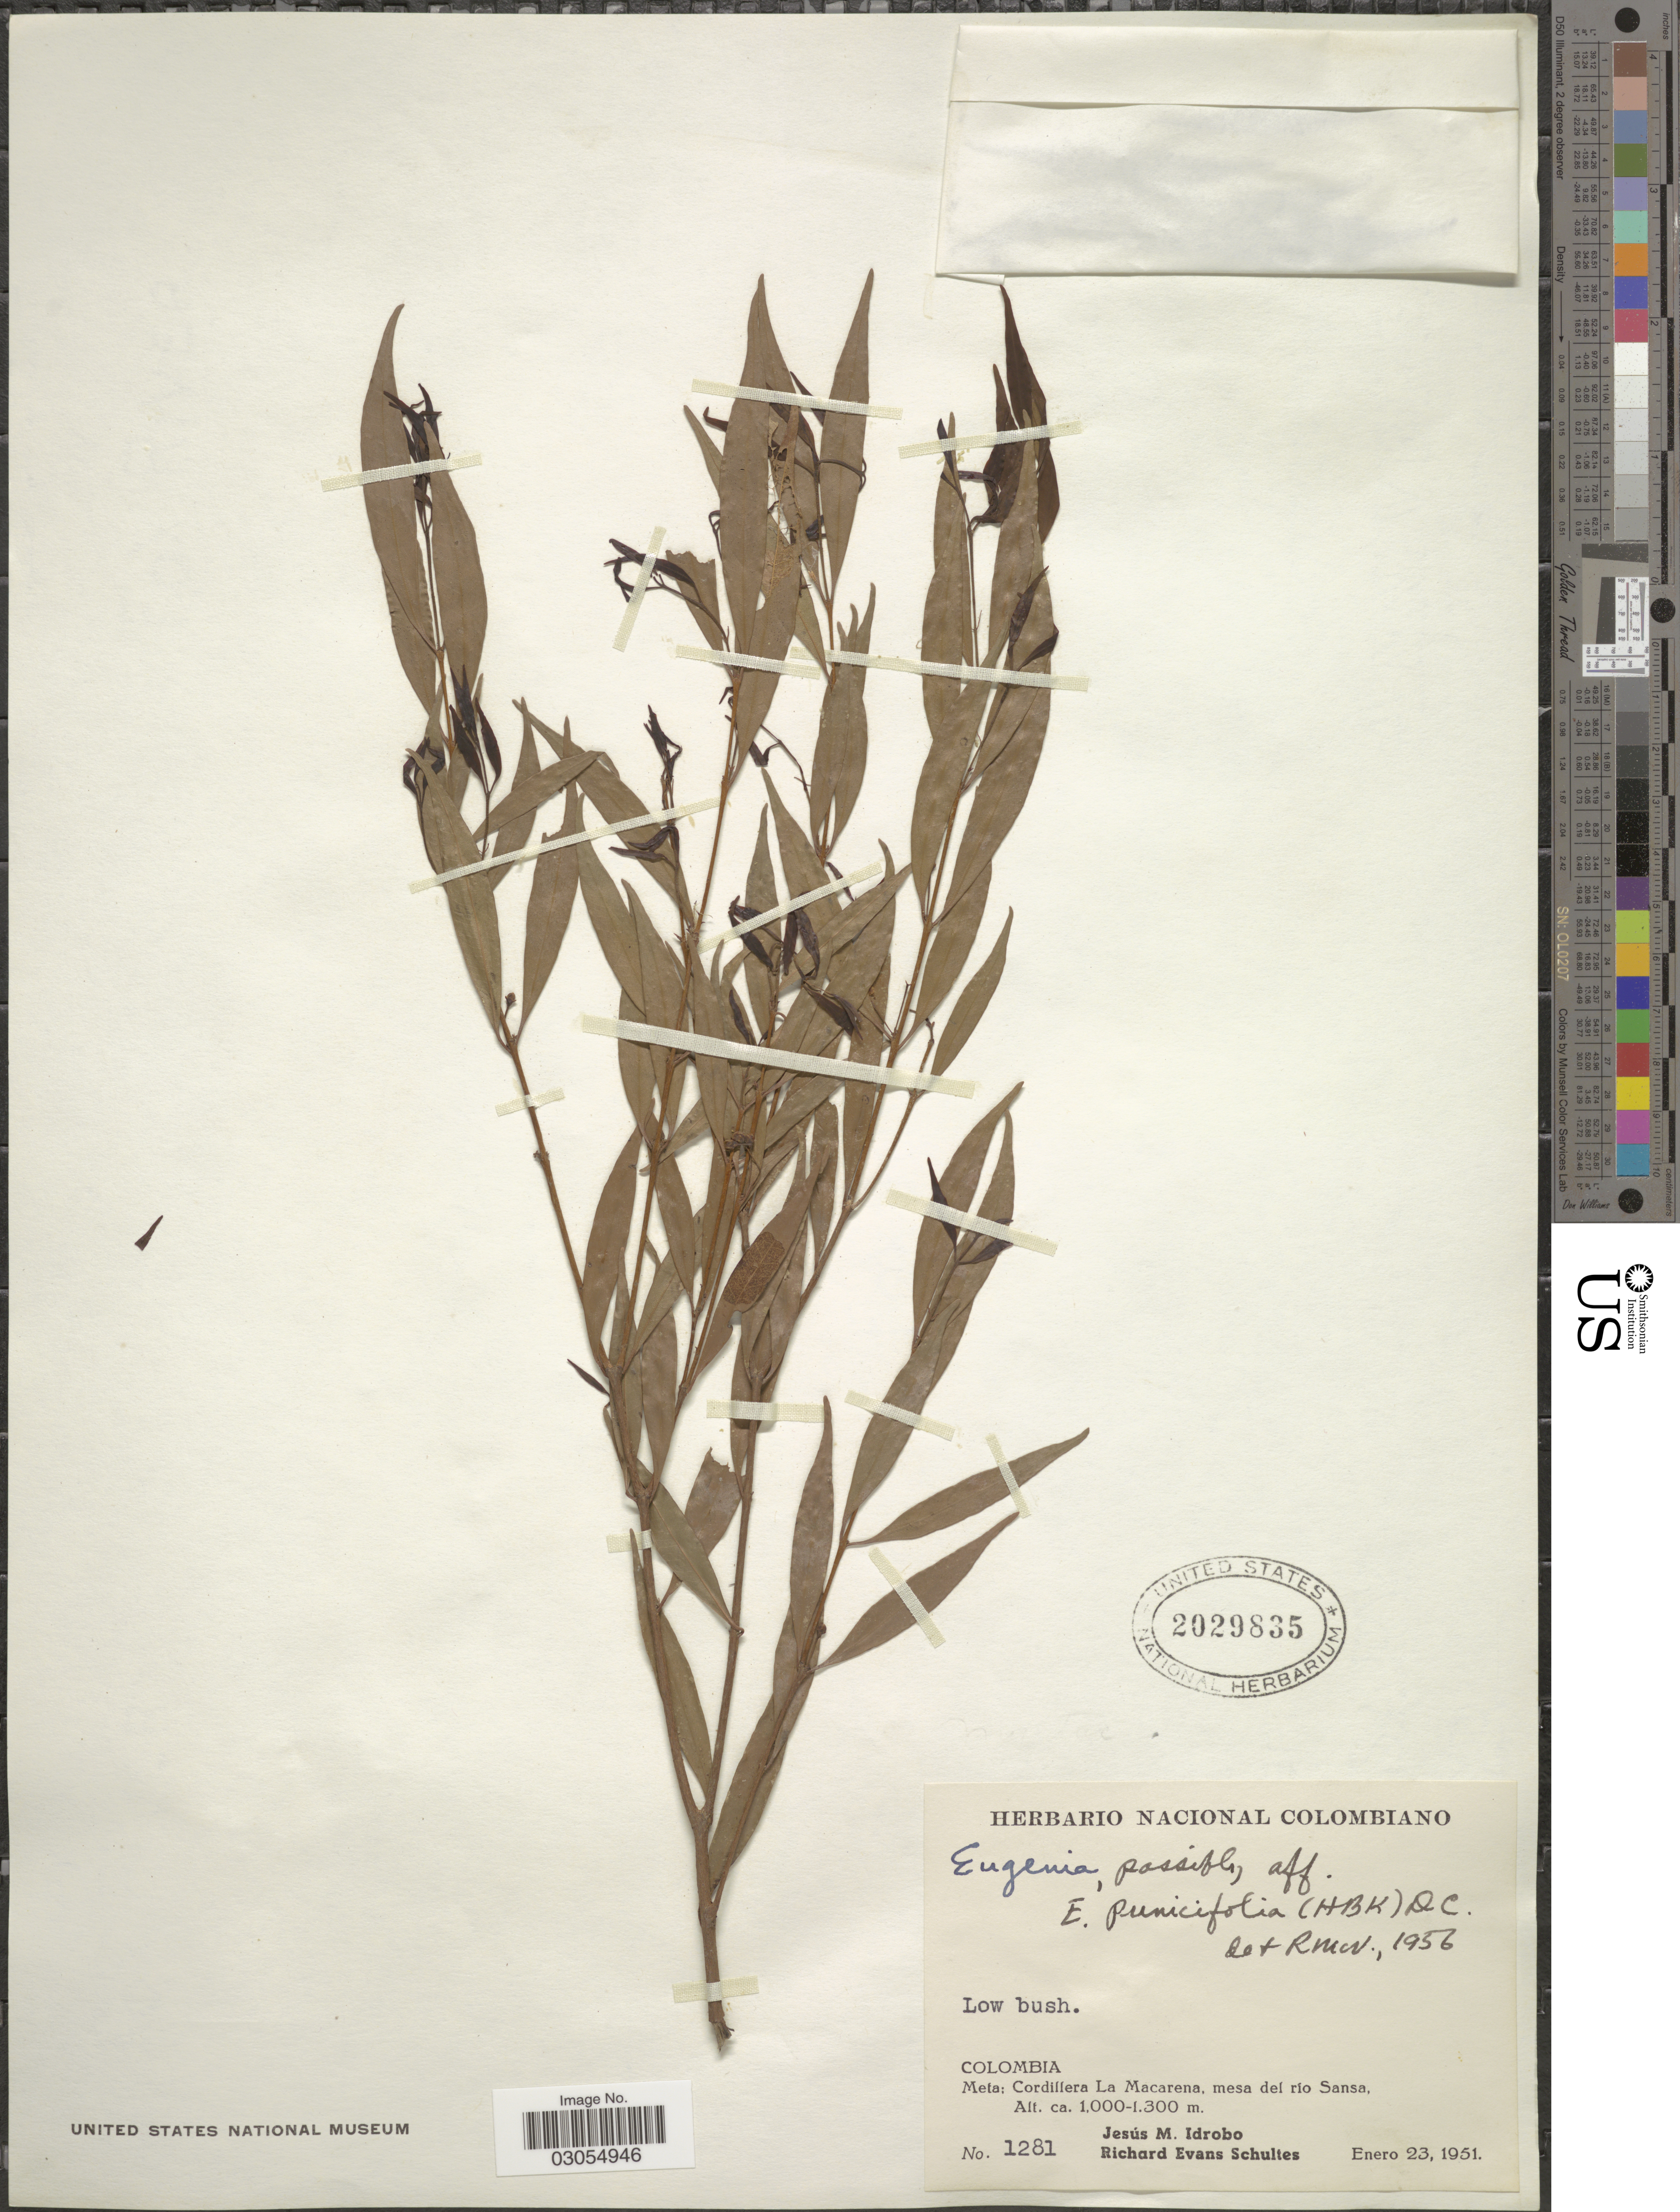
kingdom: Plantae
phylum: Tracheophyta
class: Magnoliopsida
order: Myrtales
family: Myrtaceae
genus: Eugenia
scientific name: Eugenia punicifolia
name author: (Kunth) DC.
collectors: J. M. Idrobo & R. E. Schultes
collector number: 1281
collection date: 1951-01-23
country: Colombia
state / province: Meta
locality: Cordillera La Macarena, mesa del río Sansa.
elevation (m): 1000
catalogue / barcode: US 2029835